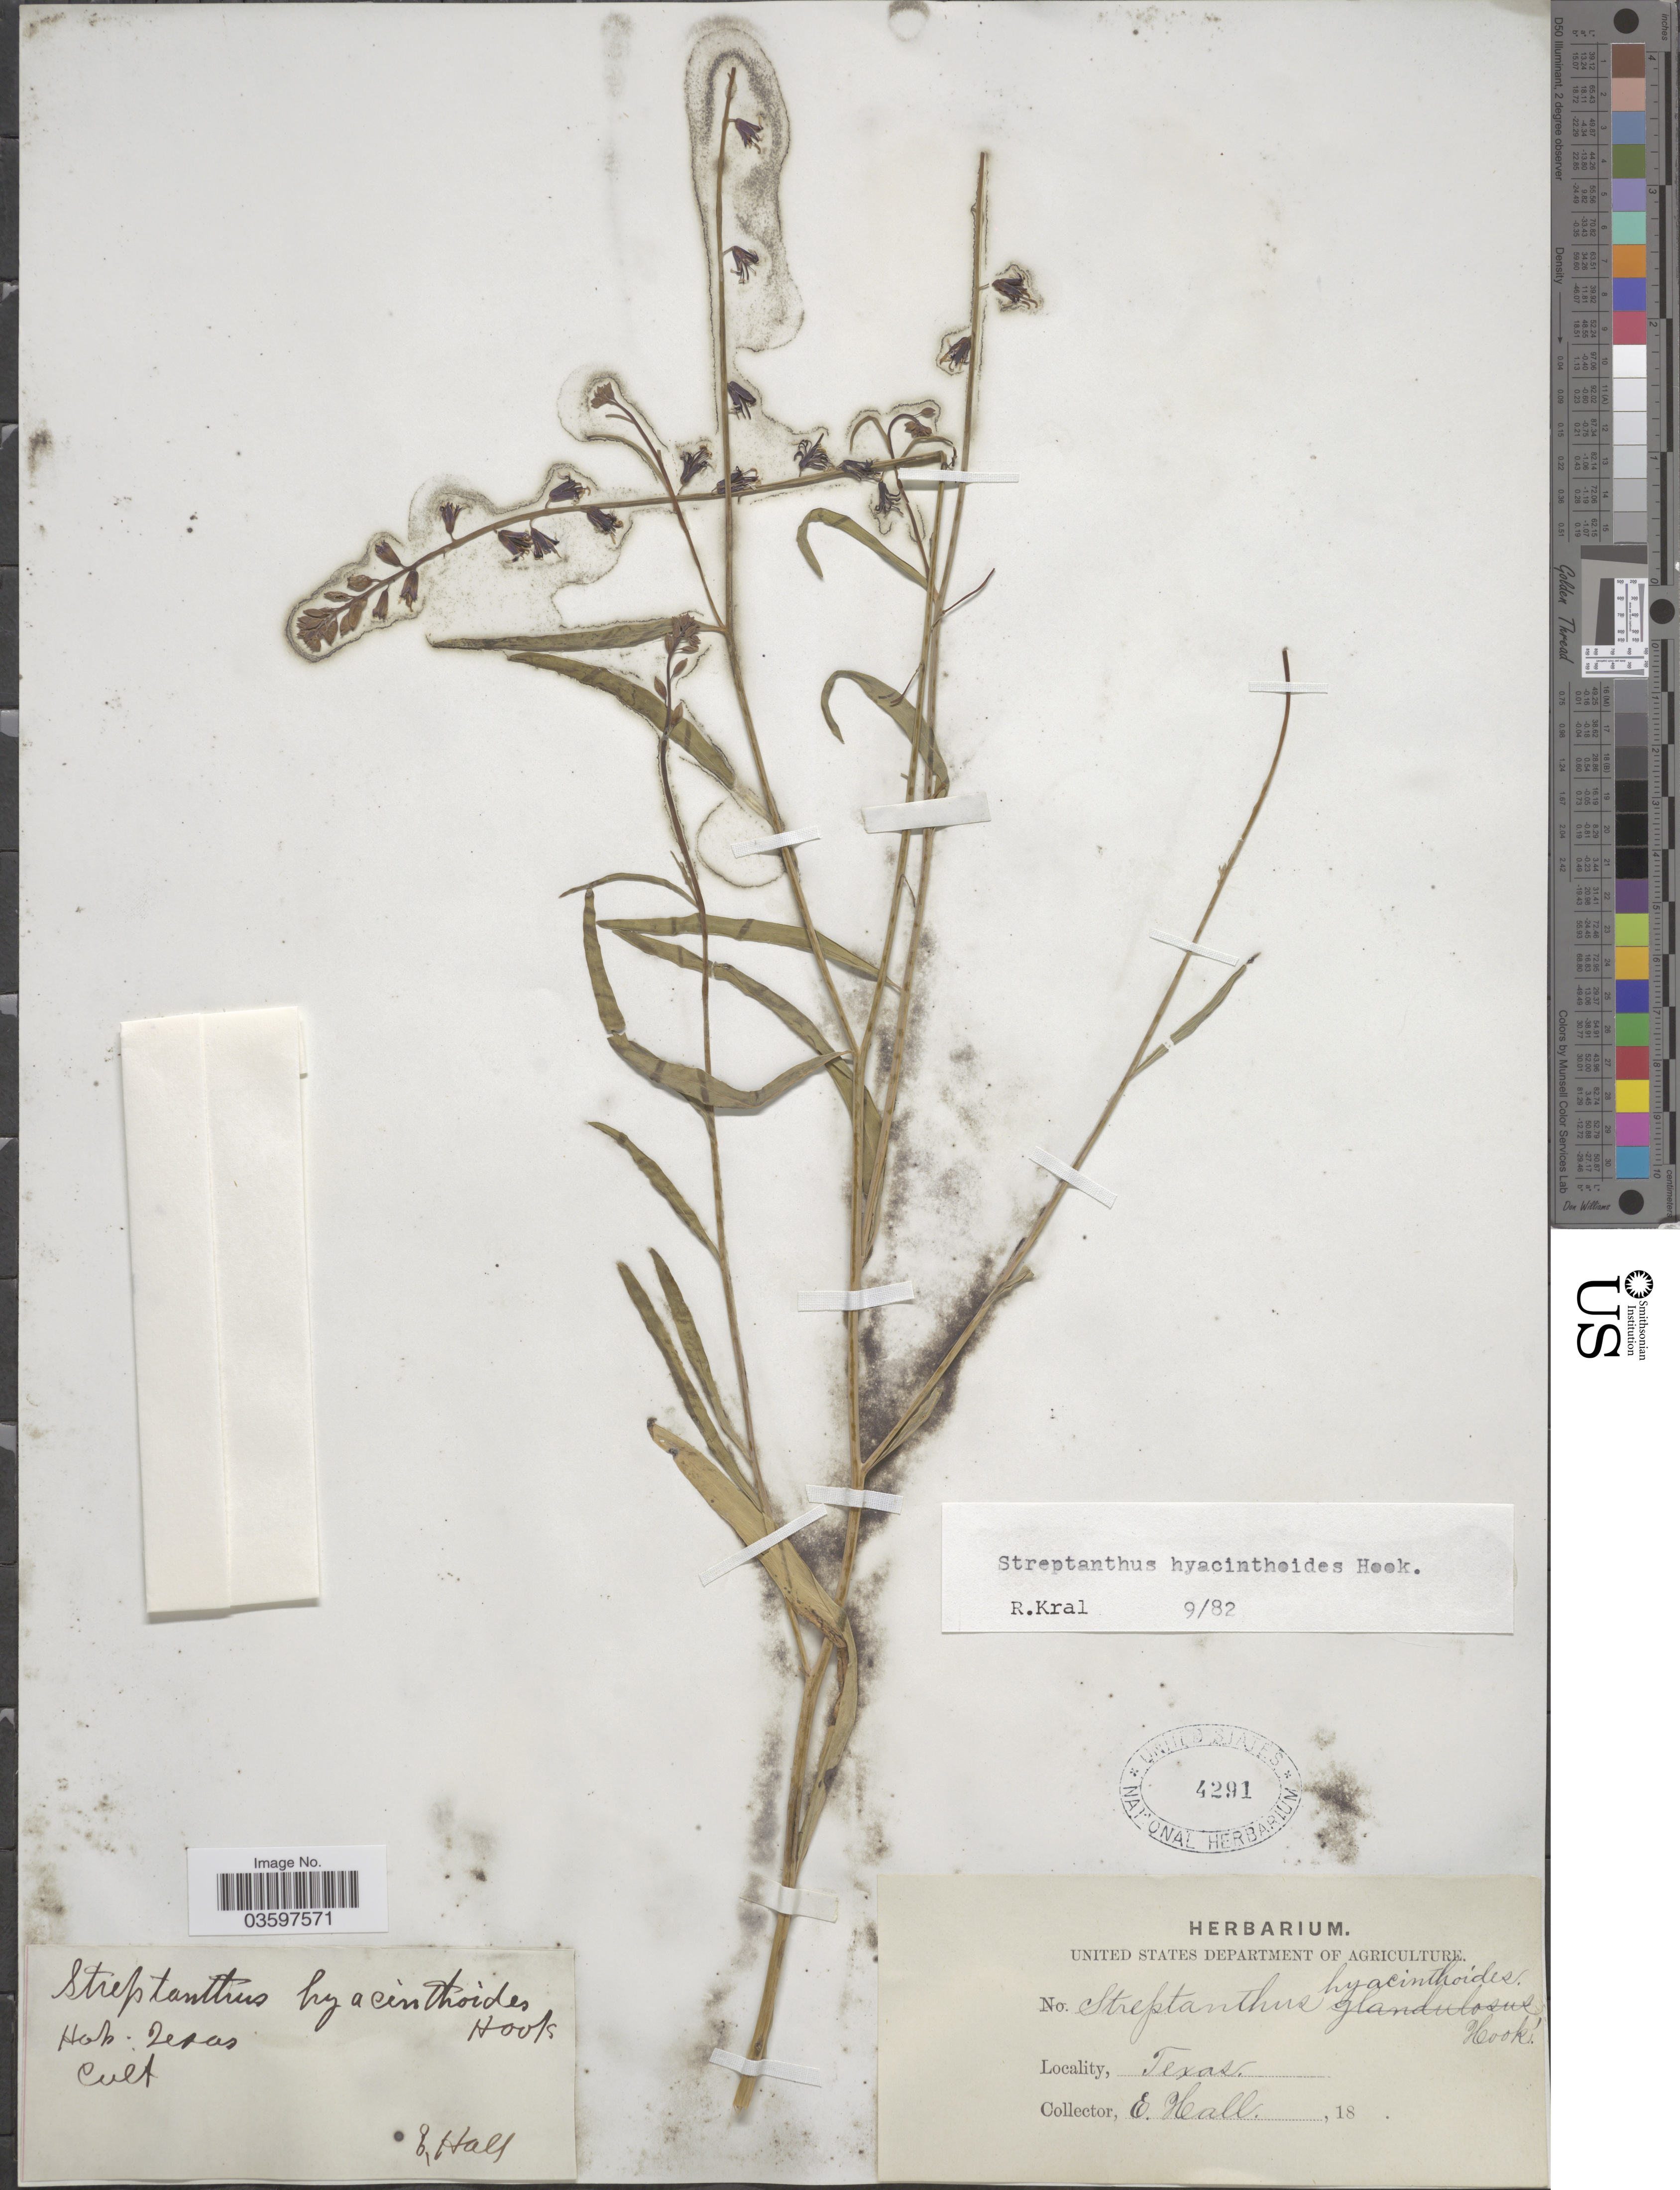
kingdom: Plantae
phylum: Tracheophyta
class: Magnoliopsida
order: Brassicales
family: Brassicaceae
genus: Streptanthus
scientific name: Streptanthus hyacinthoides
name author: Hook.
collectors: E. Hall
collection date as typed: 18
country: United States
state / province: Texas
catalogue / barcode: US 4291